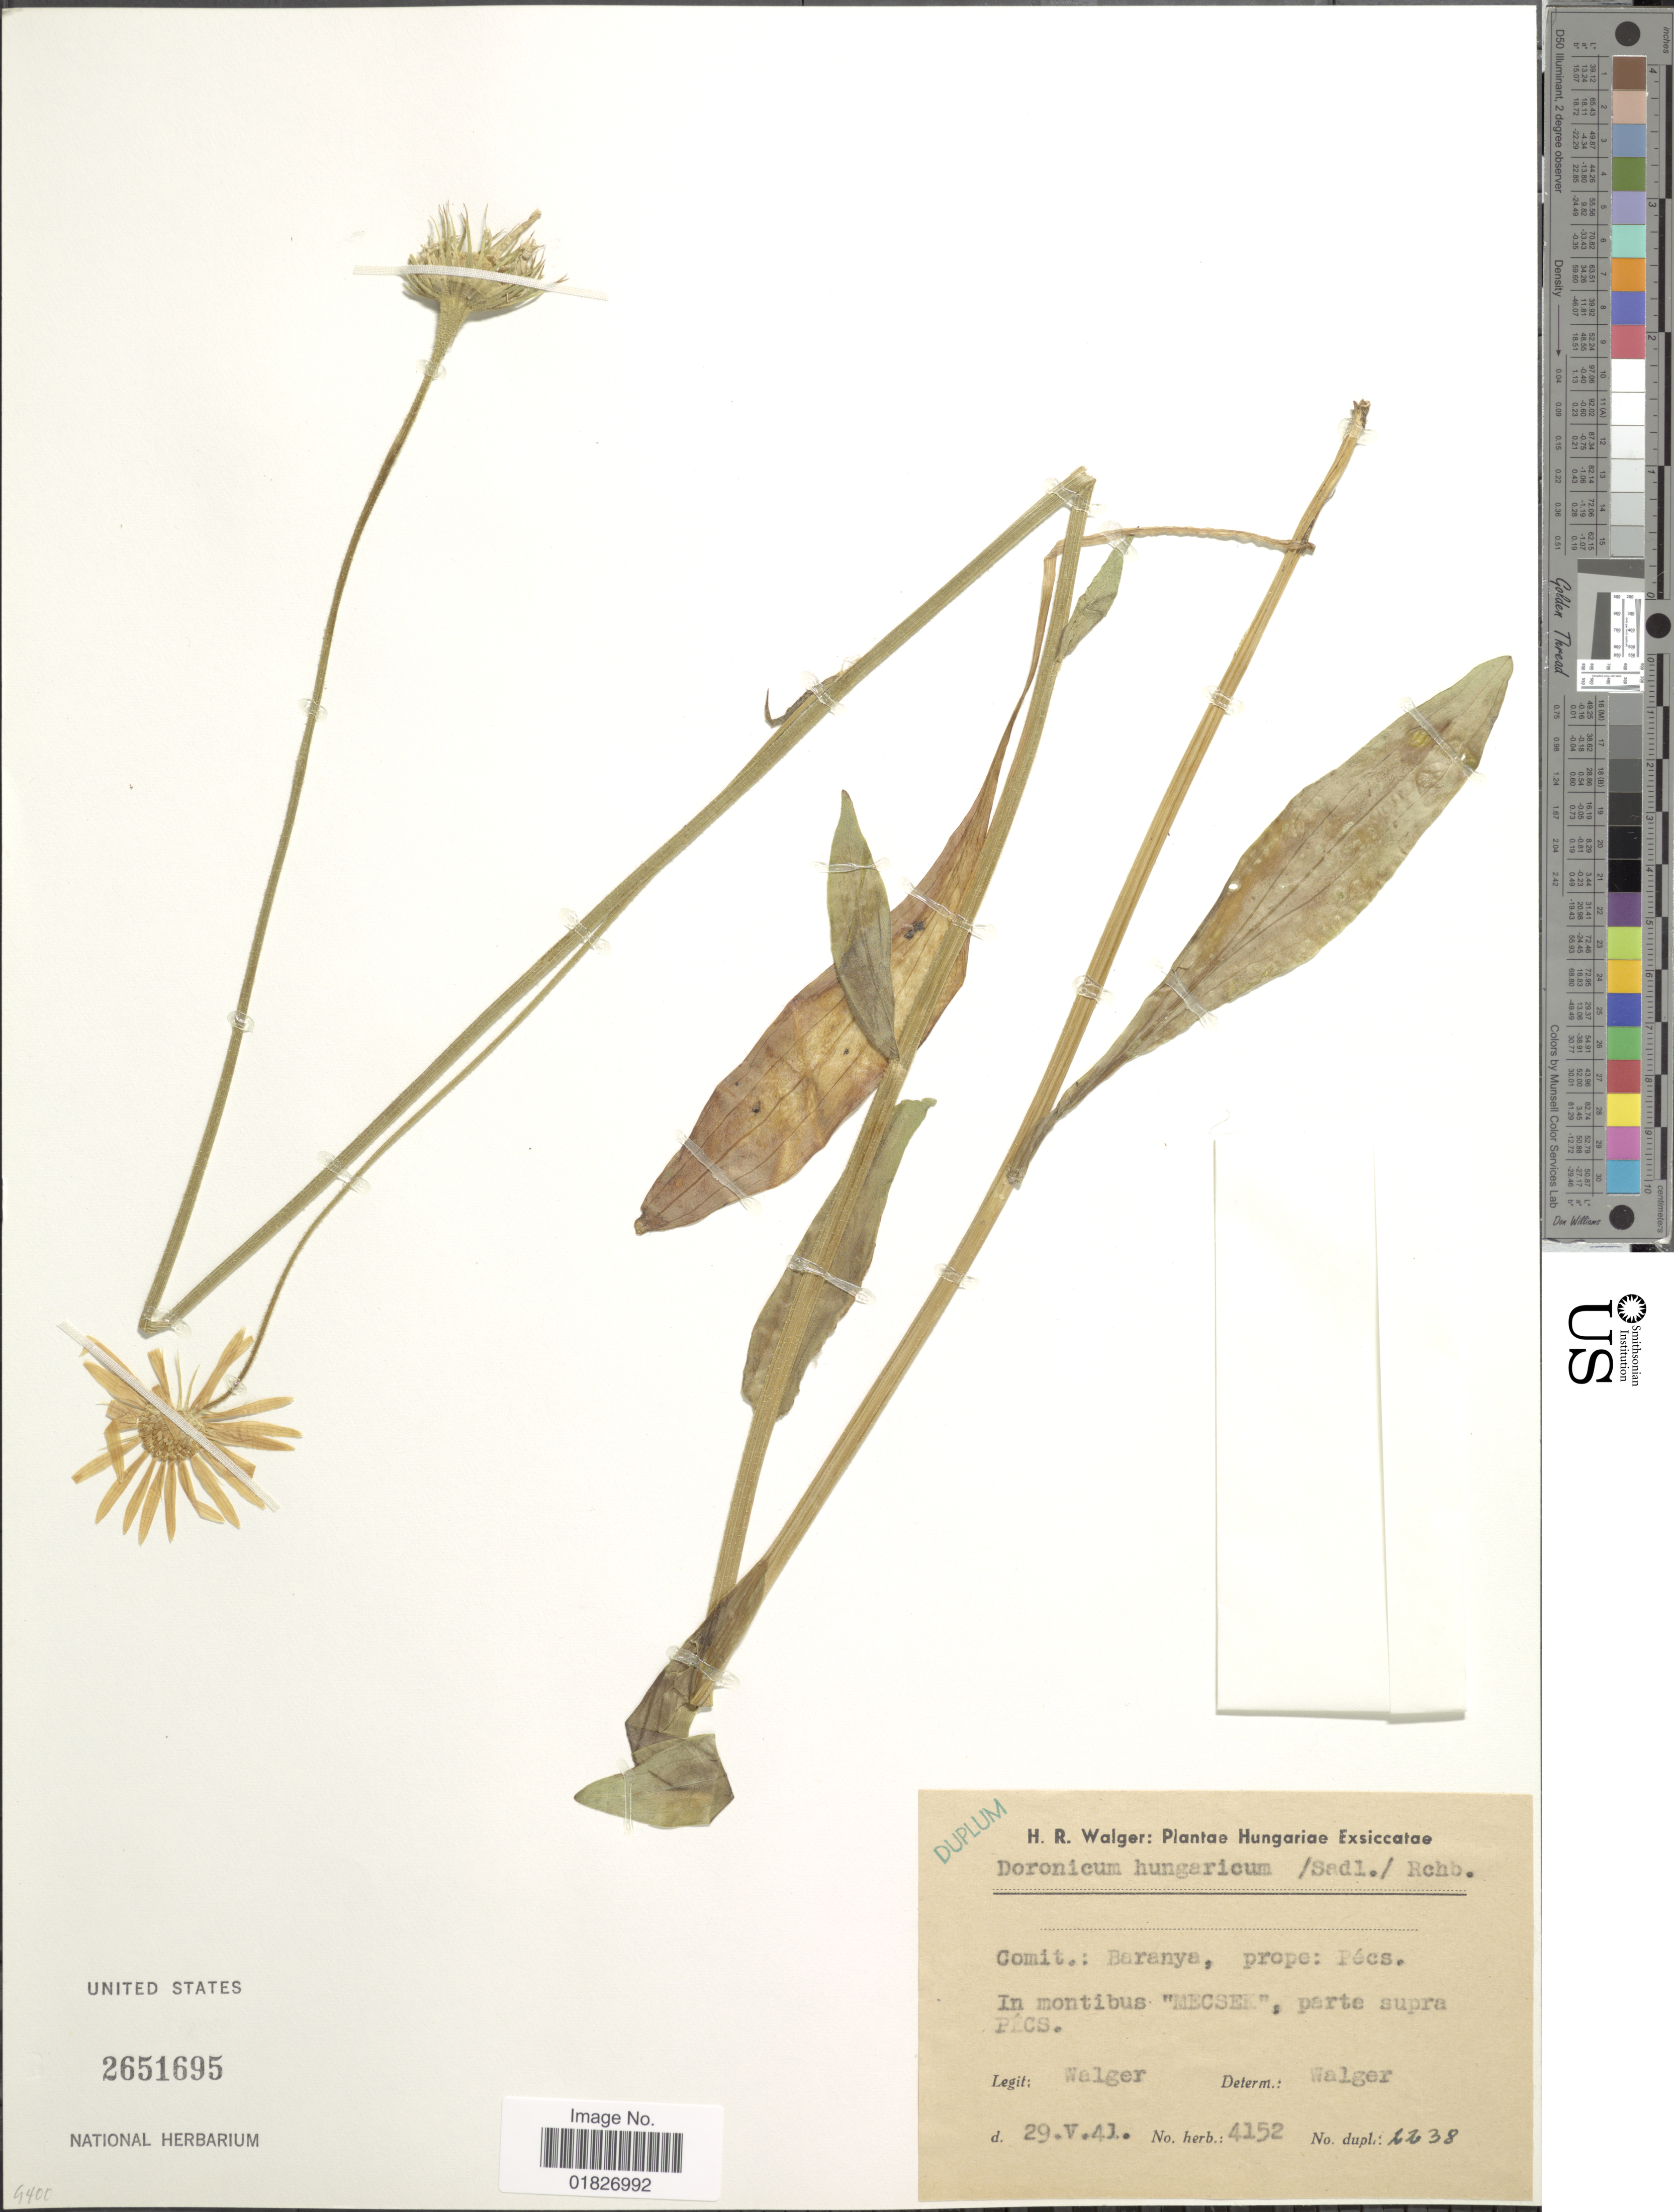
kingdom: Plantae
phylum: Tracheophyta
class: Magnoliopsida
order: Asterales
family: Asteraceae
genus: Doronicum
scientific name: Doronicum hungaricum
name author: (Sadler) Rchb. f.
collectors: H. Walger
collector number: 4152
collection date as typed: Transcribed d/m/y: 29/5/41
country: Hungary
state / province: Baranya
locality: Comit. Baranya, prope Pecs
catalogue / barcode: US 2651695